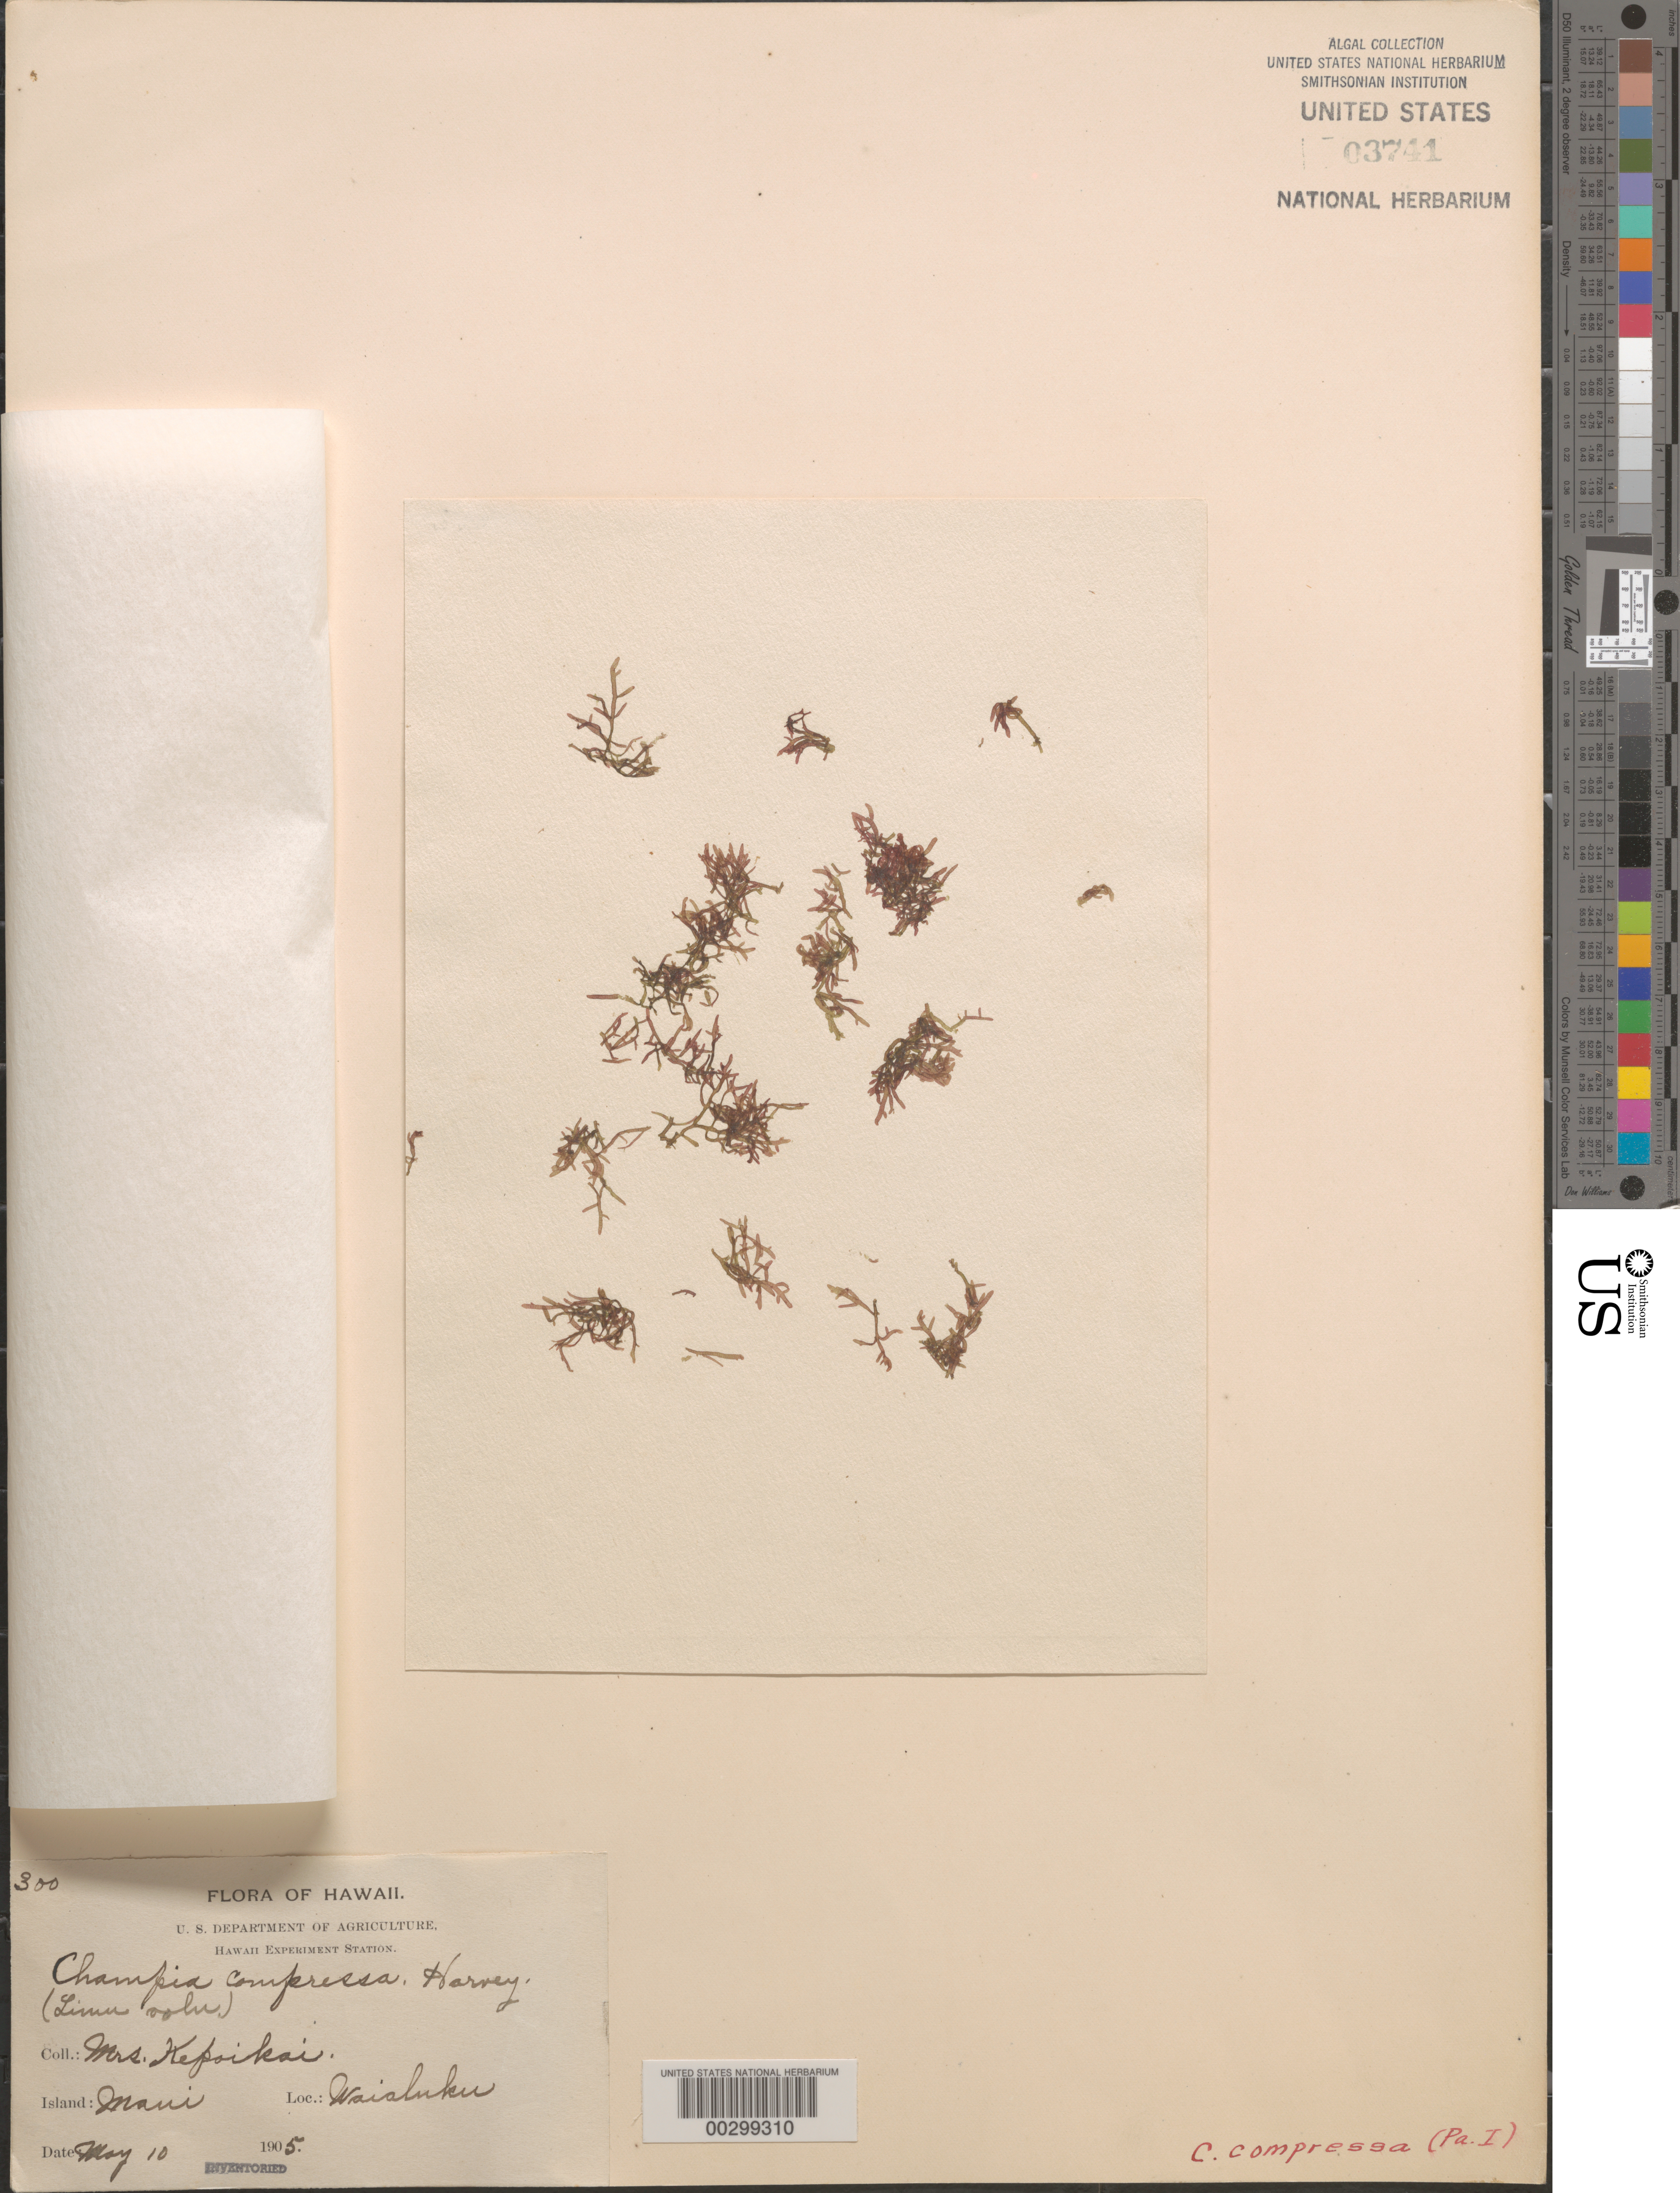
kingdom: Plantae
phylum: Rhodophyta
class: Florideophyceae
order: Rhodymeniales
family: Champiaceae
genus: Champia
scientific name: Champia compressa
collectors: Kepoikai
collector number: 300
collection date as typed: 10 May 1905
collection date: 1905-05-10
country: United States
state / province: Hawaii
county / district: Maui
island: Maui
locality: Waialuku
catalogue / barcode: US 3741